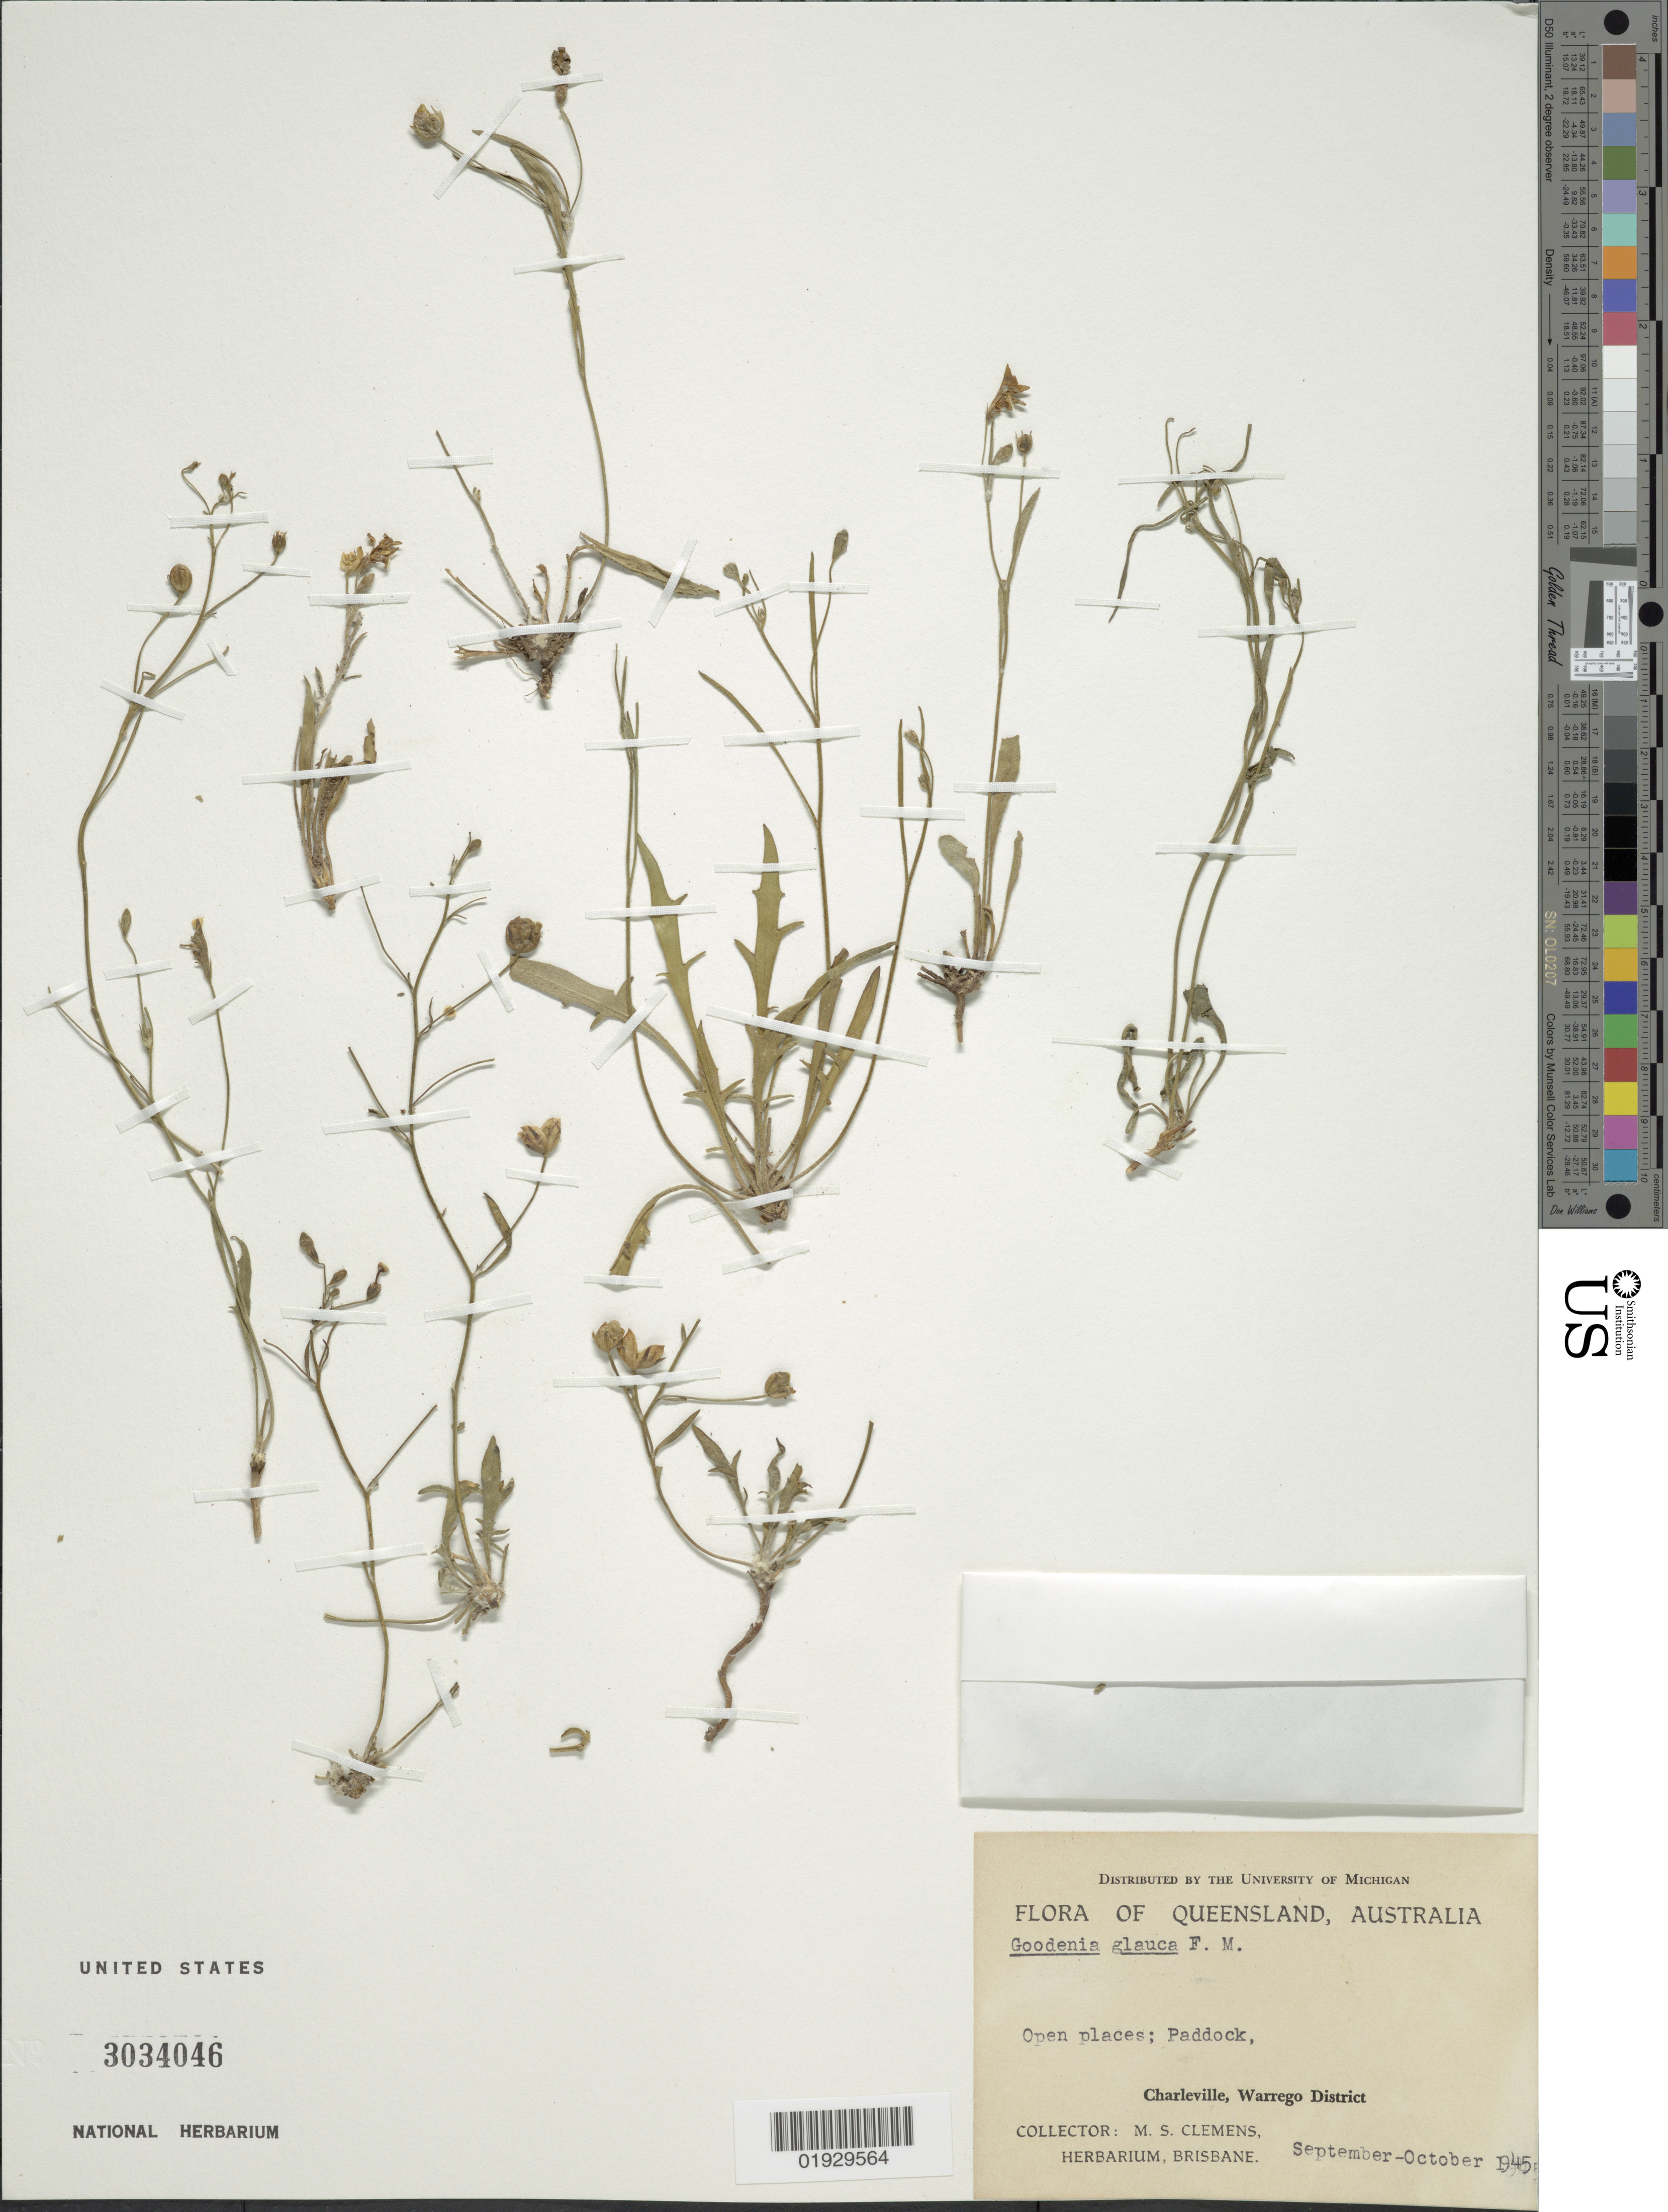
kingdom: Plantae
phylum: Tracheophyta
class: Magnoliopsida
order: Asterales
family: Goodeniaceae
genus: Goodenia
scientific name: Goodenia glauca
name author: F. Muell.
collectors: M. S. Clemens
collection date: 1945-09/1945-10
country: Australia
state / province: Queensland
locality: Charleville, Warrego District.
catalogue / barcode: US 3034046